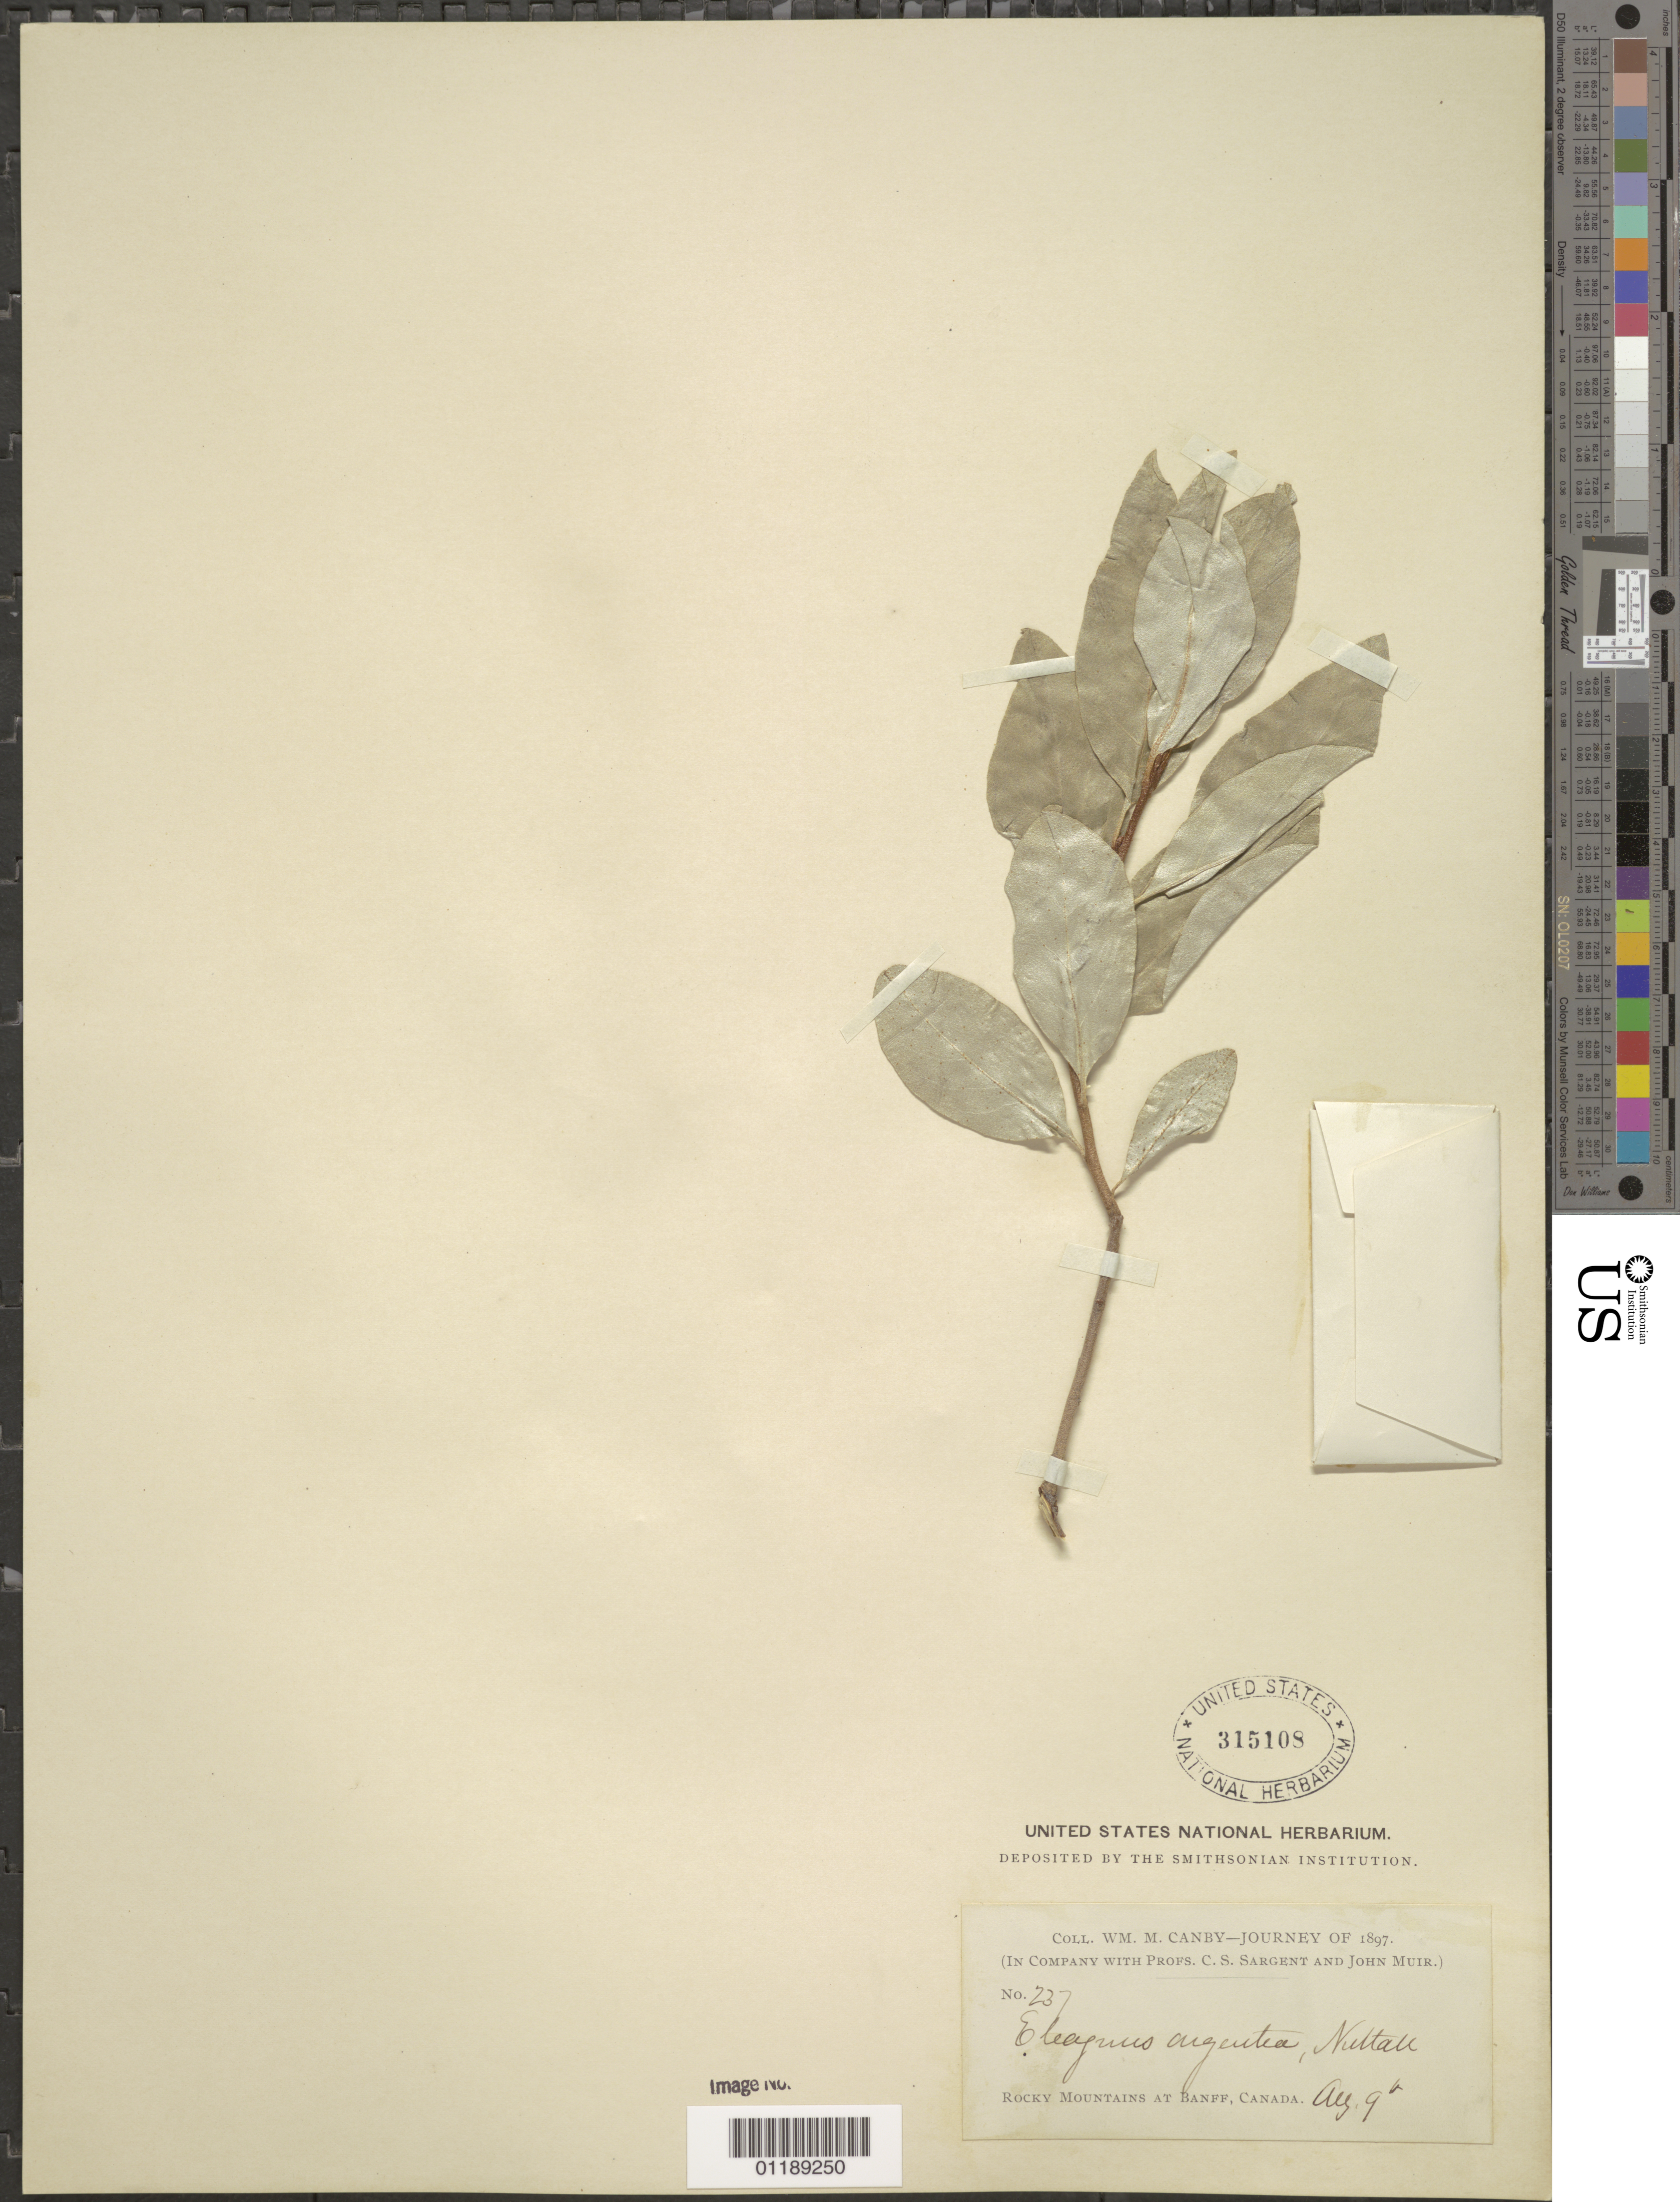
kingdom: Plantae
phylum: Tracheophyta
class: Magnoliopsida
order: Rosales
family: Elaeagnaceae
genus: Elaeagnus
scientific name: Elaeagnus commutata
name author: Bernh. ex Rydb.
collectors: W. M. Canby, C. S. Sargent & J. Muir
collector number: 237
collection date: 1897-08-09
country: Canada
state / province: Alberta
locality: Rocky Mts. at Banff.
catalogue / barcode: US 315108